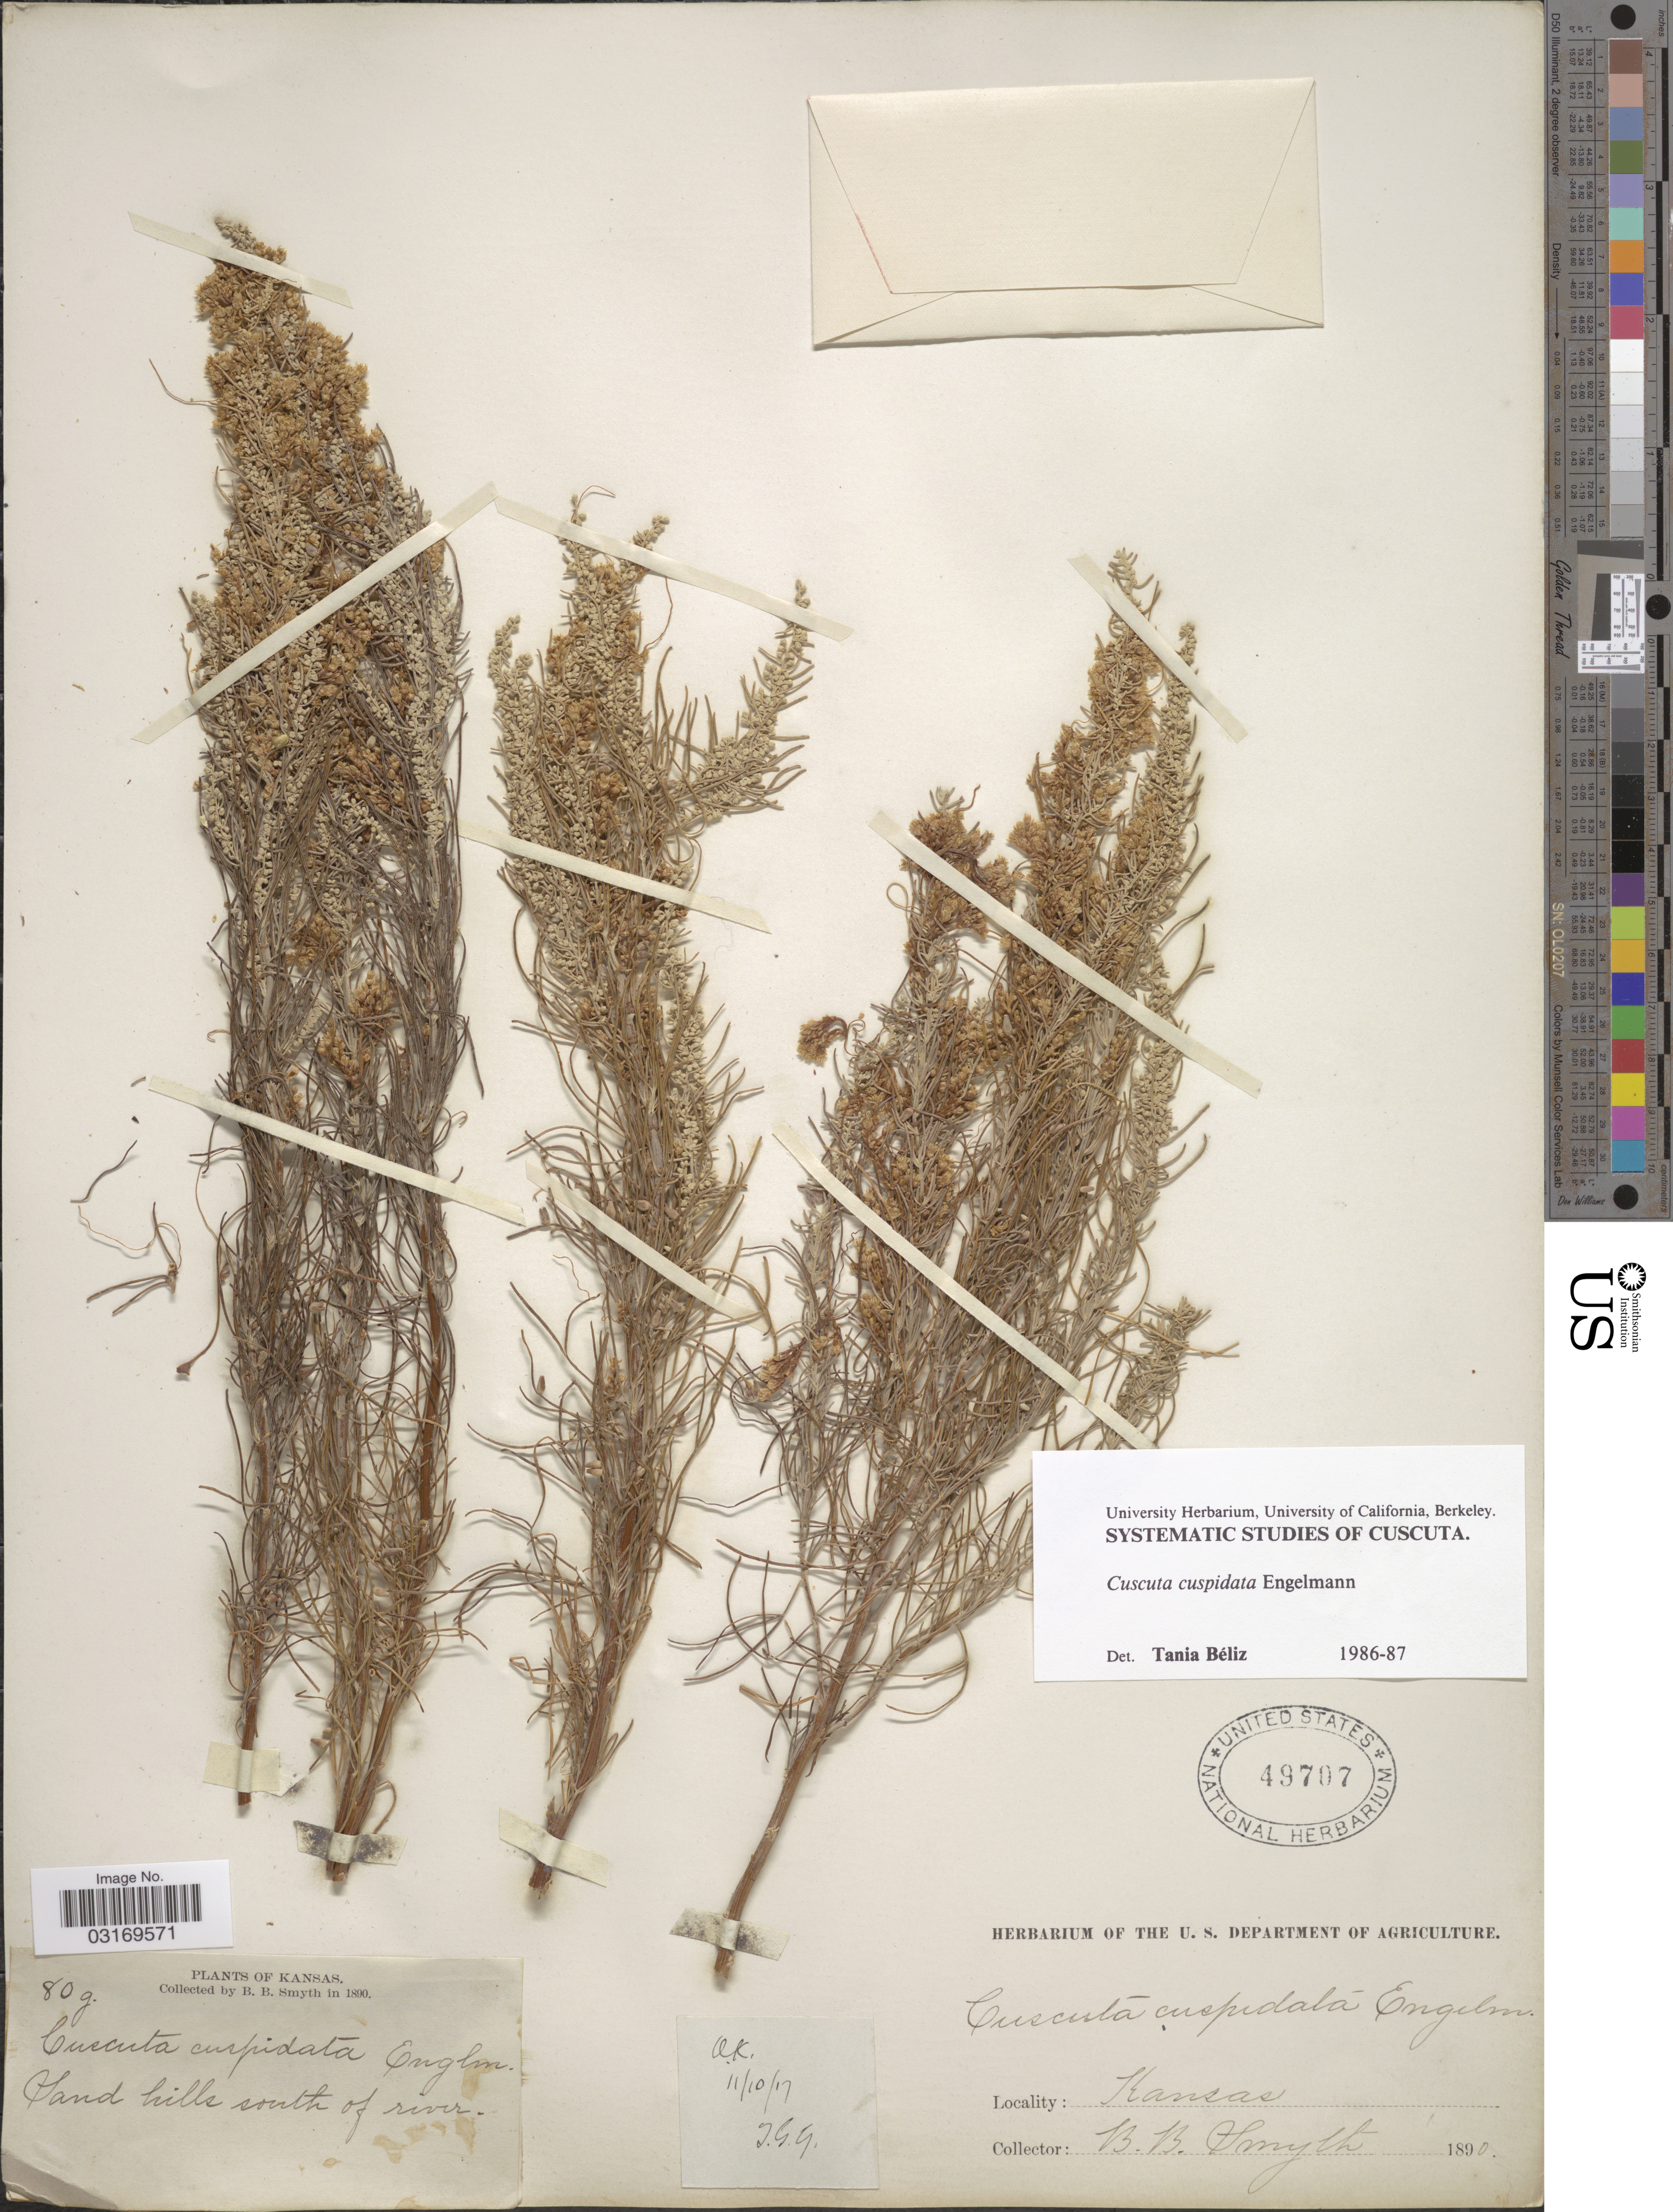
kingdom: Plantae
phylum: Tracheophyta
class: Magnoliopsida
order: Solanales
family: Convolvulaceae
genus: Cuscuta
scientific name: Cuscuta cuspidata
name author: Engelm.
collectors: B. Smyth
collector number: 80g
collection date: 1890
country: United States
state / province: Kansas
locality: Sand hills south of river.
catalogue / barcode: US 49707